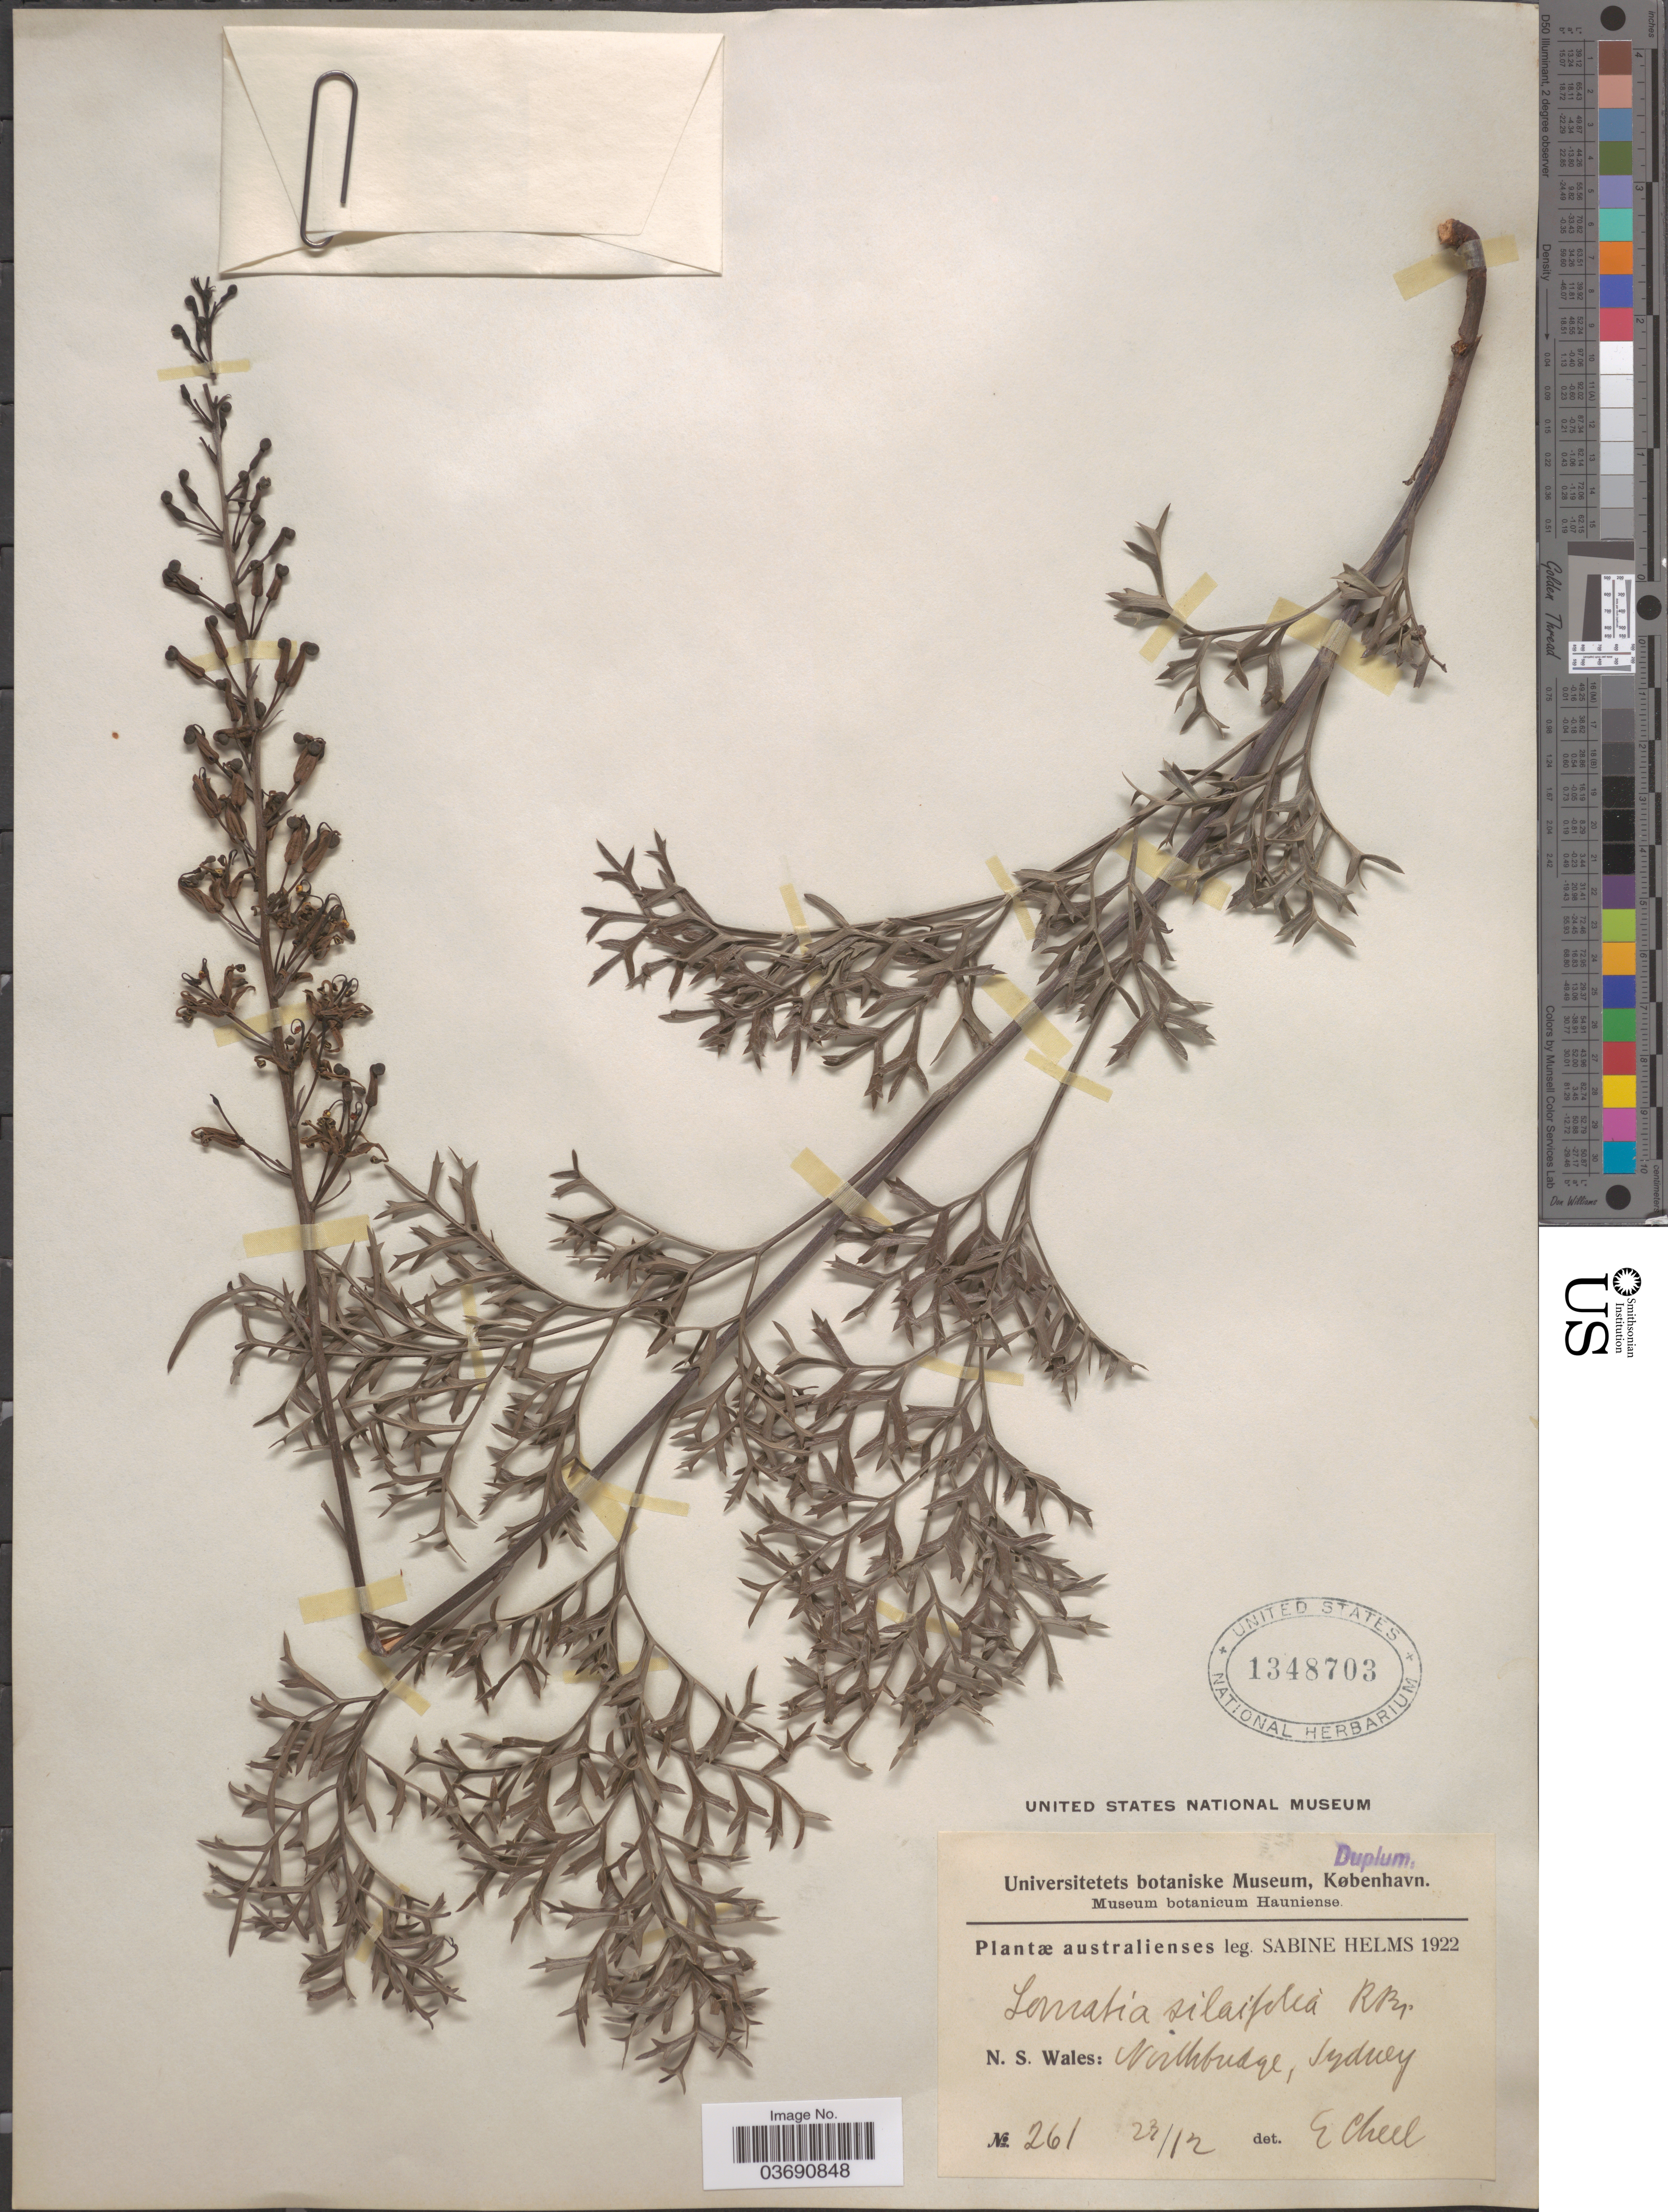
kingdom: Plantae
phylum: Tracheophyta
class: Magnoliopsida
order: Proteales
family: Proteaceae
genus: Lomatia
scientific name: Lomatia silaifolia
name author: (Sm.) R. Br.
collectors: S. Helms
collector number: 261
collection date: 1922-12-23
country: Australia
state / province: New South Wales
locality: Northbridge, Sydney.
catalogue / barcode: US 1348703